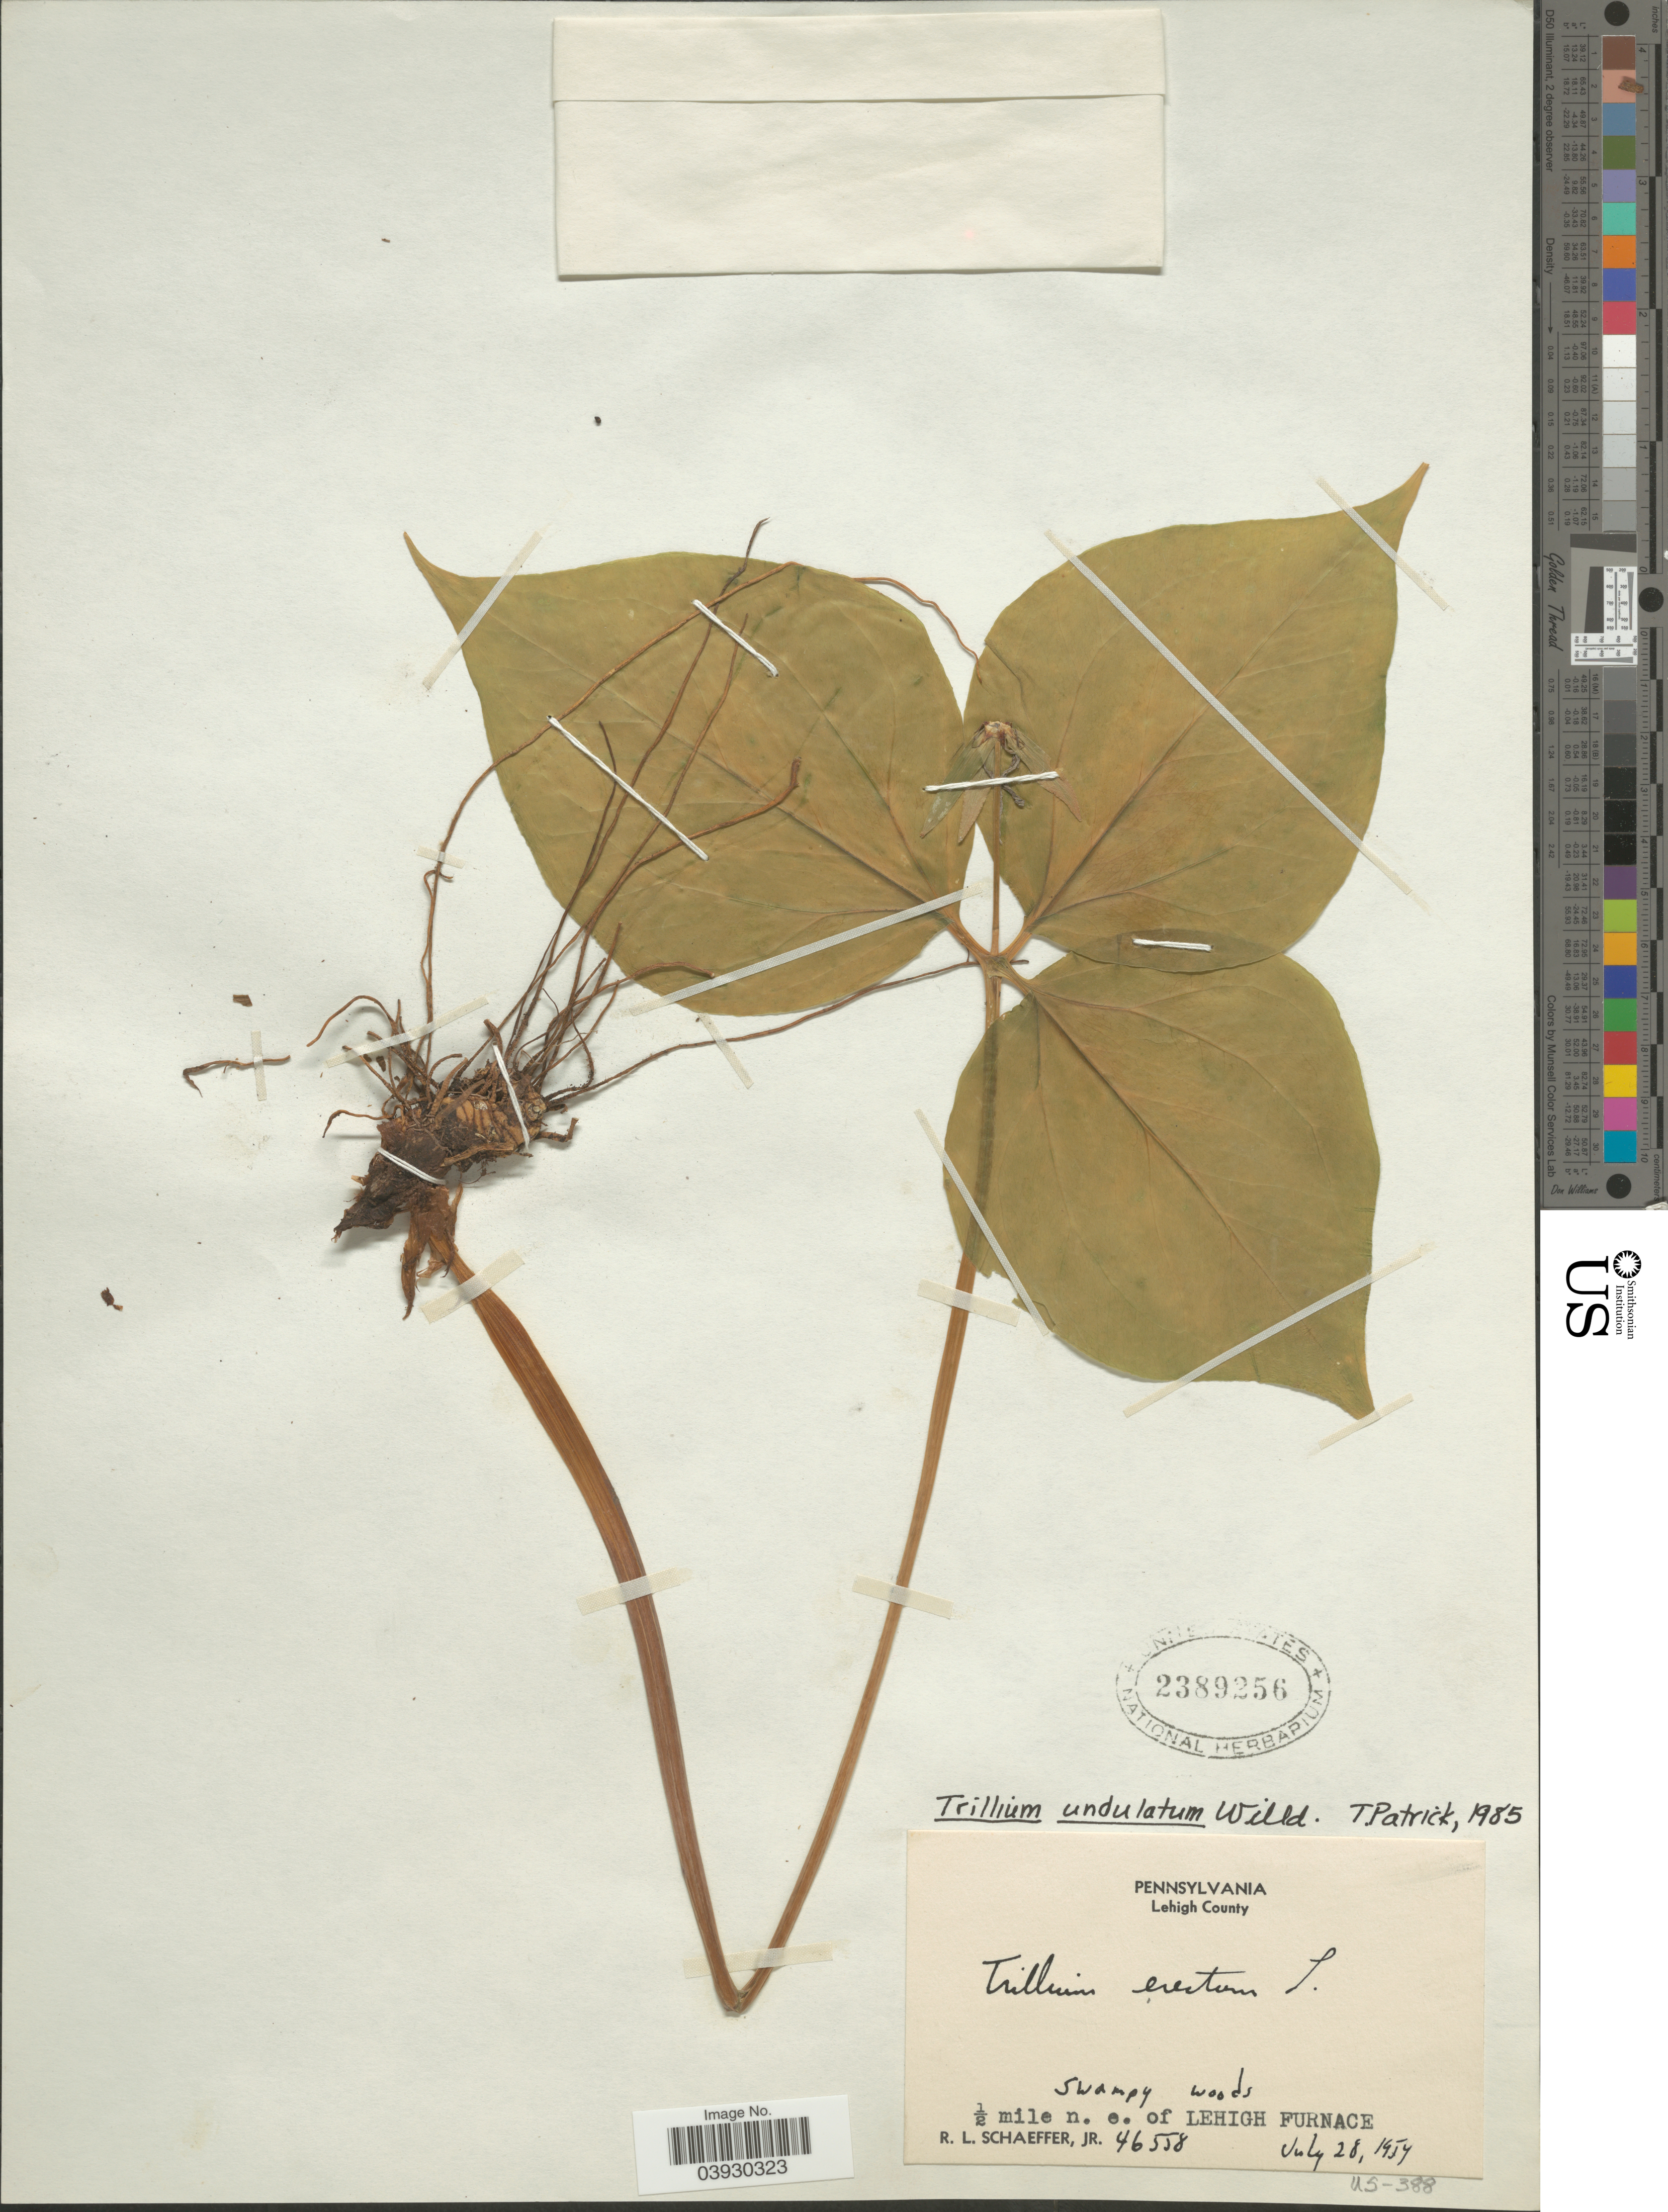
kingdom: Plantae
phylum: Tracheophyta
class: Liliopsida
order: Liliales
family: Melanthiaceae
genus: Trillium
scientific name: Trillium undulatum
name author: Willd.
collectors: R. L. Schaeffer Jr.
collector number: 46558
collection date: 1954-07-28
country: United States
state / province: Pennsylvania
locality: Lehigh County. ½ mile n.e. of Lehigh Furnace.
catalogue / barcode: US 2389256